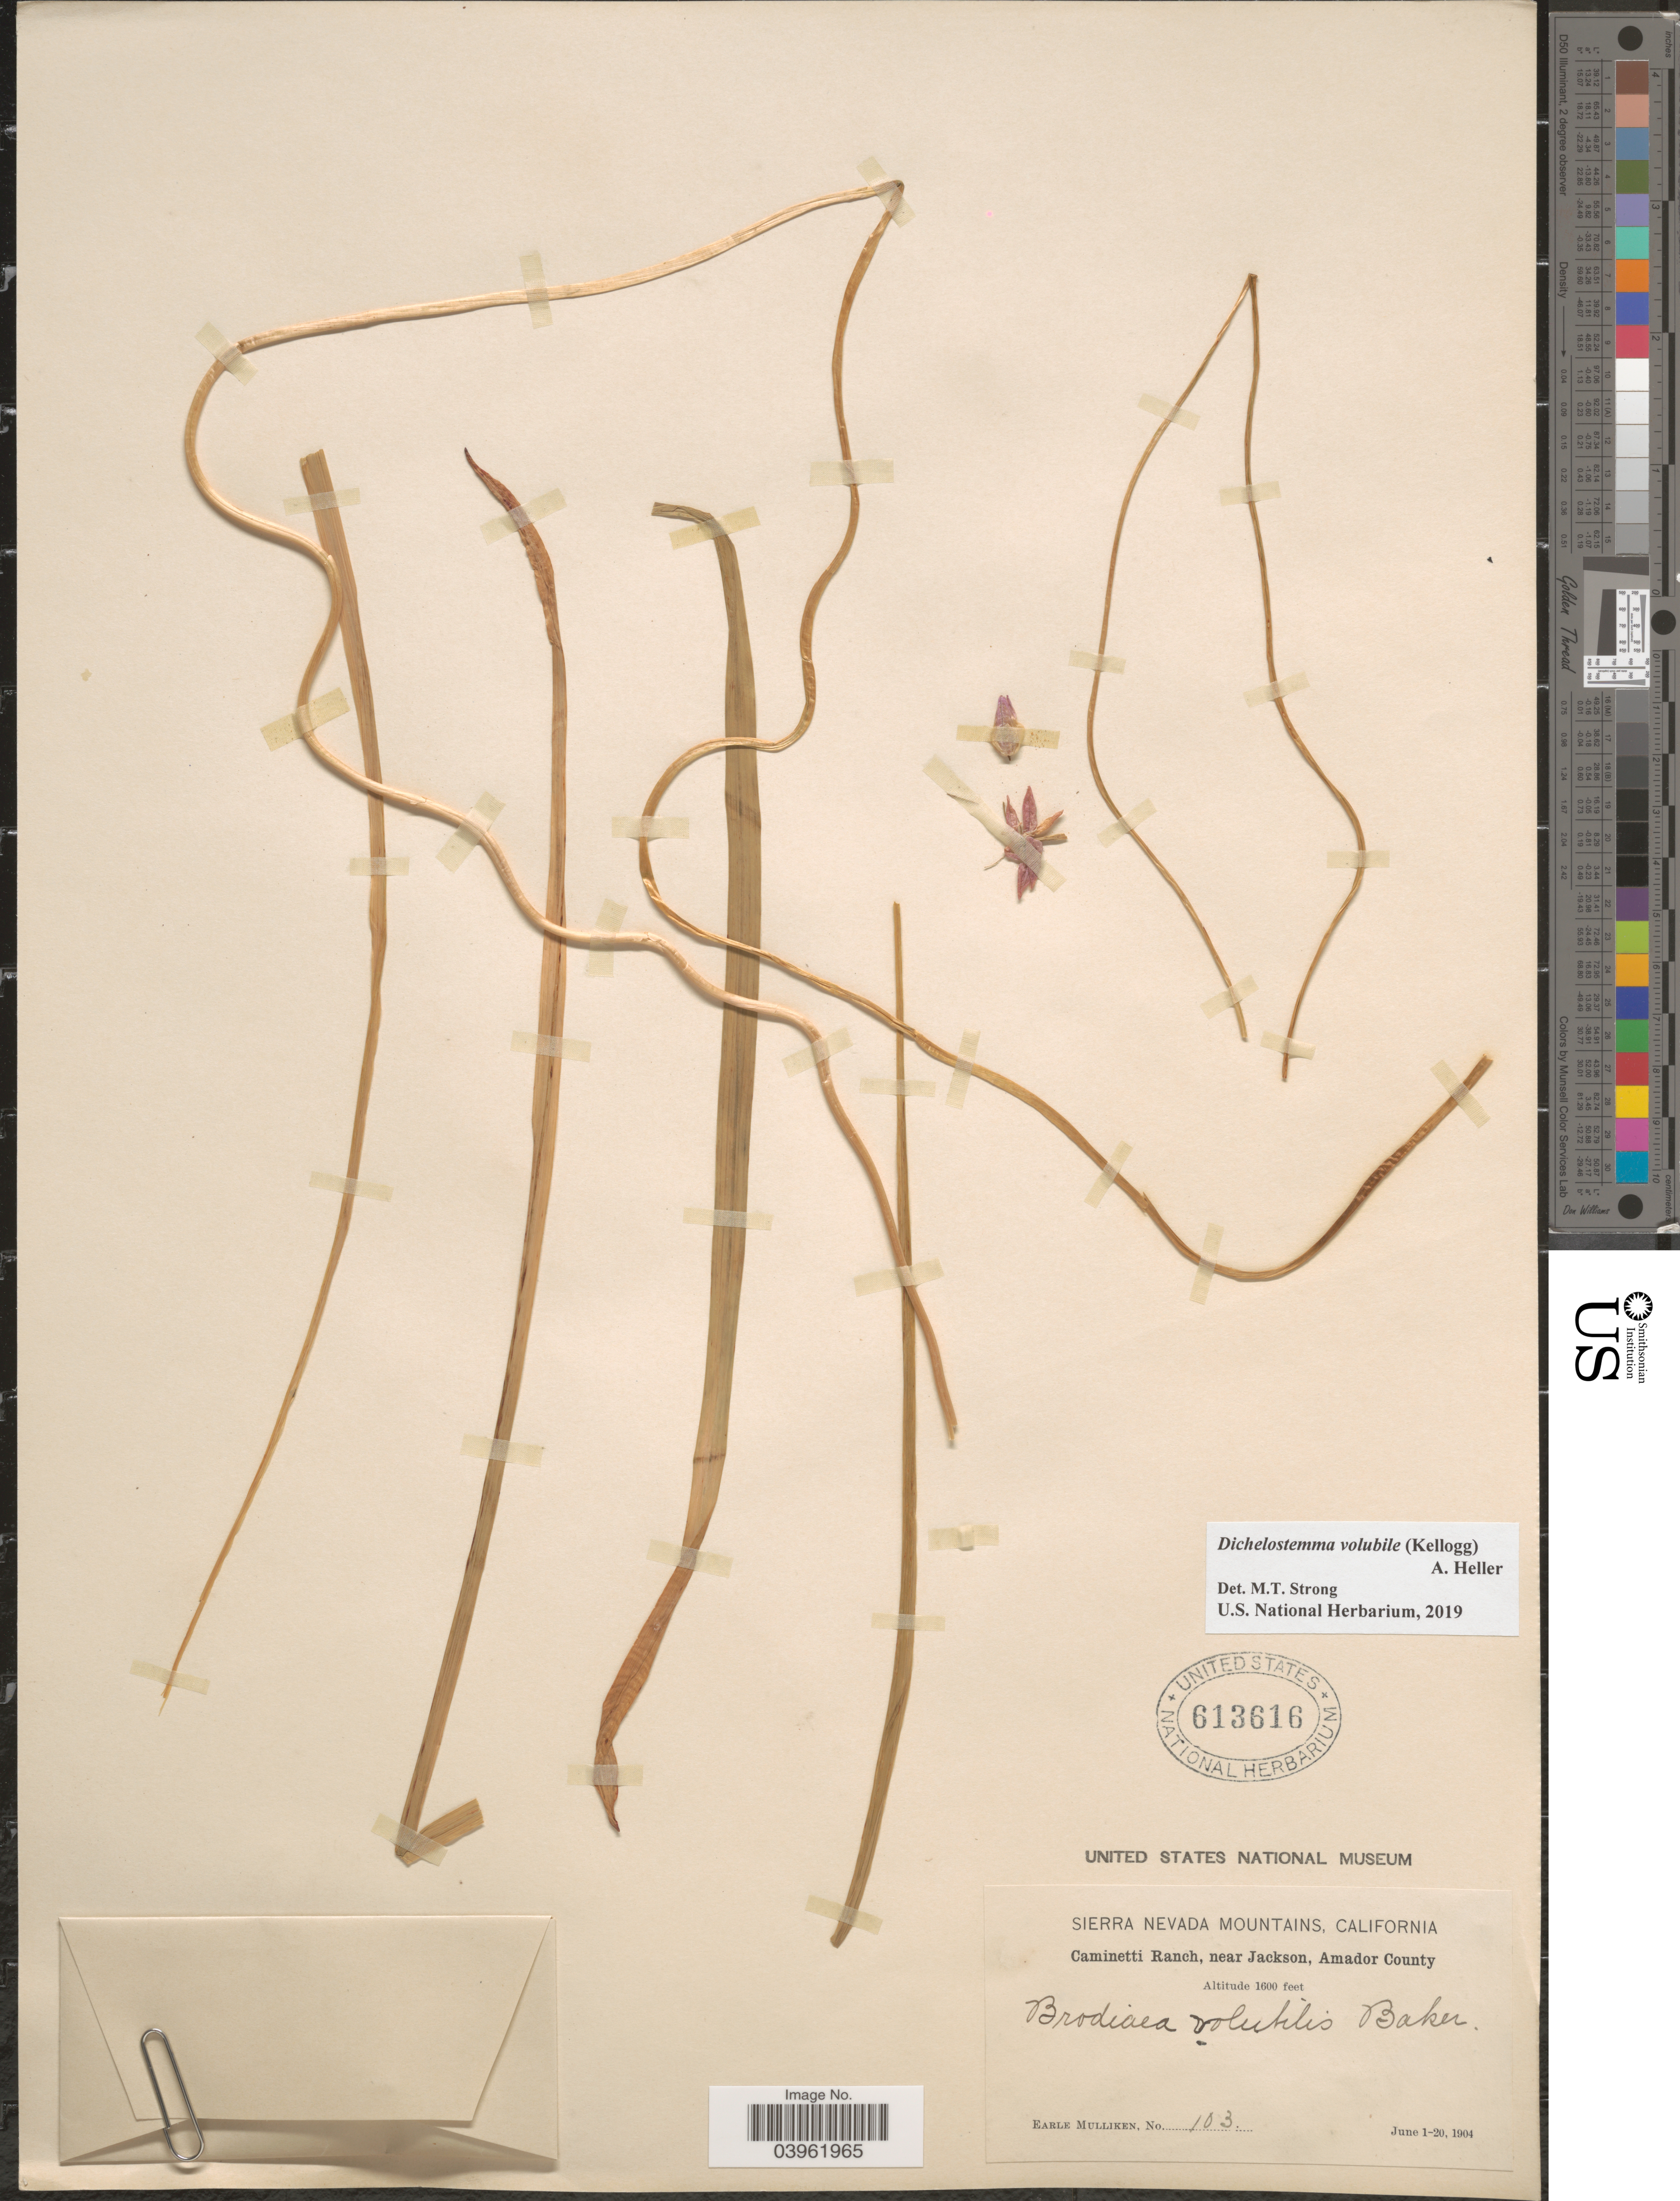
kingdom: Plantae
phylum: Tracheophyta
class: Liliopsida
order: Asparagales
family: Asparagaceae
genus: Dichelostemma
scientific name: Dichelostemma volubile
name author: A. Heller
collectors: E. Mulliken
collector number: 103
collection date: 1904-06-01/1904-06-20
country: United States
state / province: California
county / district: Amador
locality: Sierra Nevada Mountains. Caminetti Ranch, near Jackson, Amador County.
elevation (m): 488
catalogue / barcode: US 613616